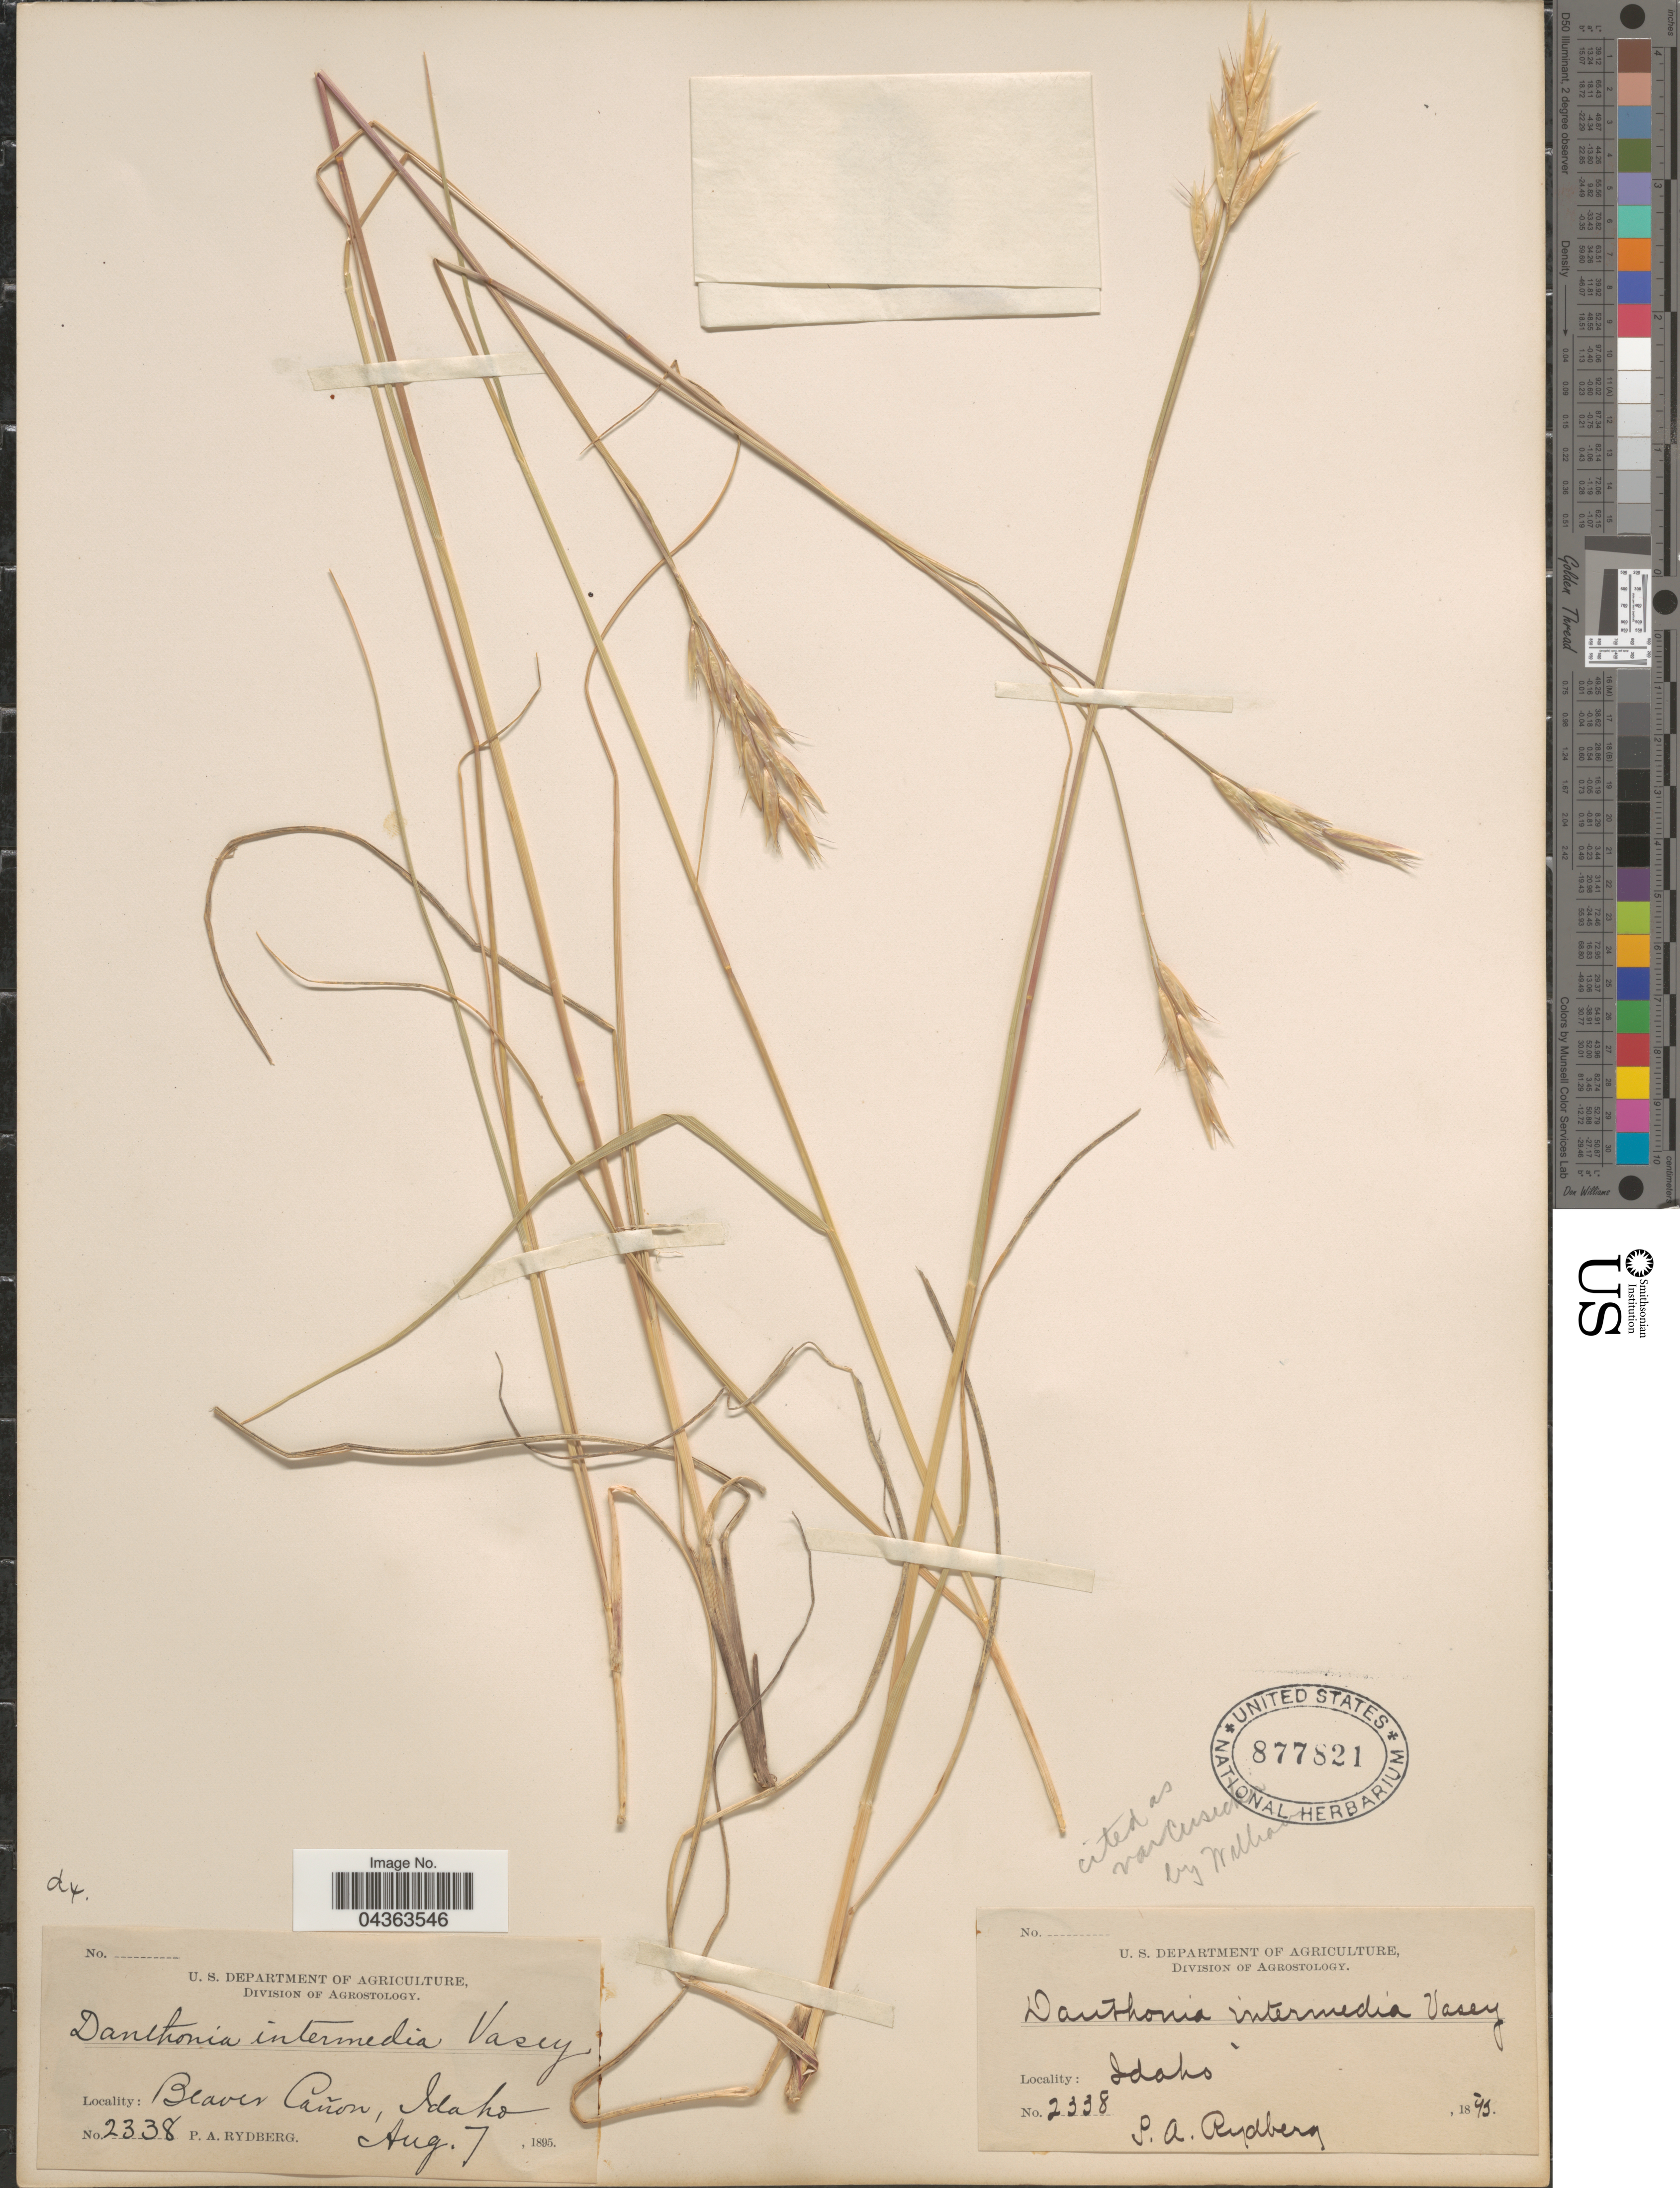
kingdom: Plantae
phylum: Tracheophyta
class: Liliopsida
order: Poales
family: Poaceae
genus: Danthonia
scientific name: Danthonia intermedia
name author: Vasey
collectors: P. A. Rydberg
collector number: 2338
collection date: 1895-08-07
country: United States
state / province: Idaho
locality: Beaver Cañon.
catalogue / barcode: US 877821